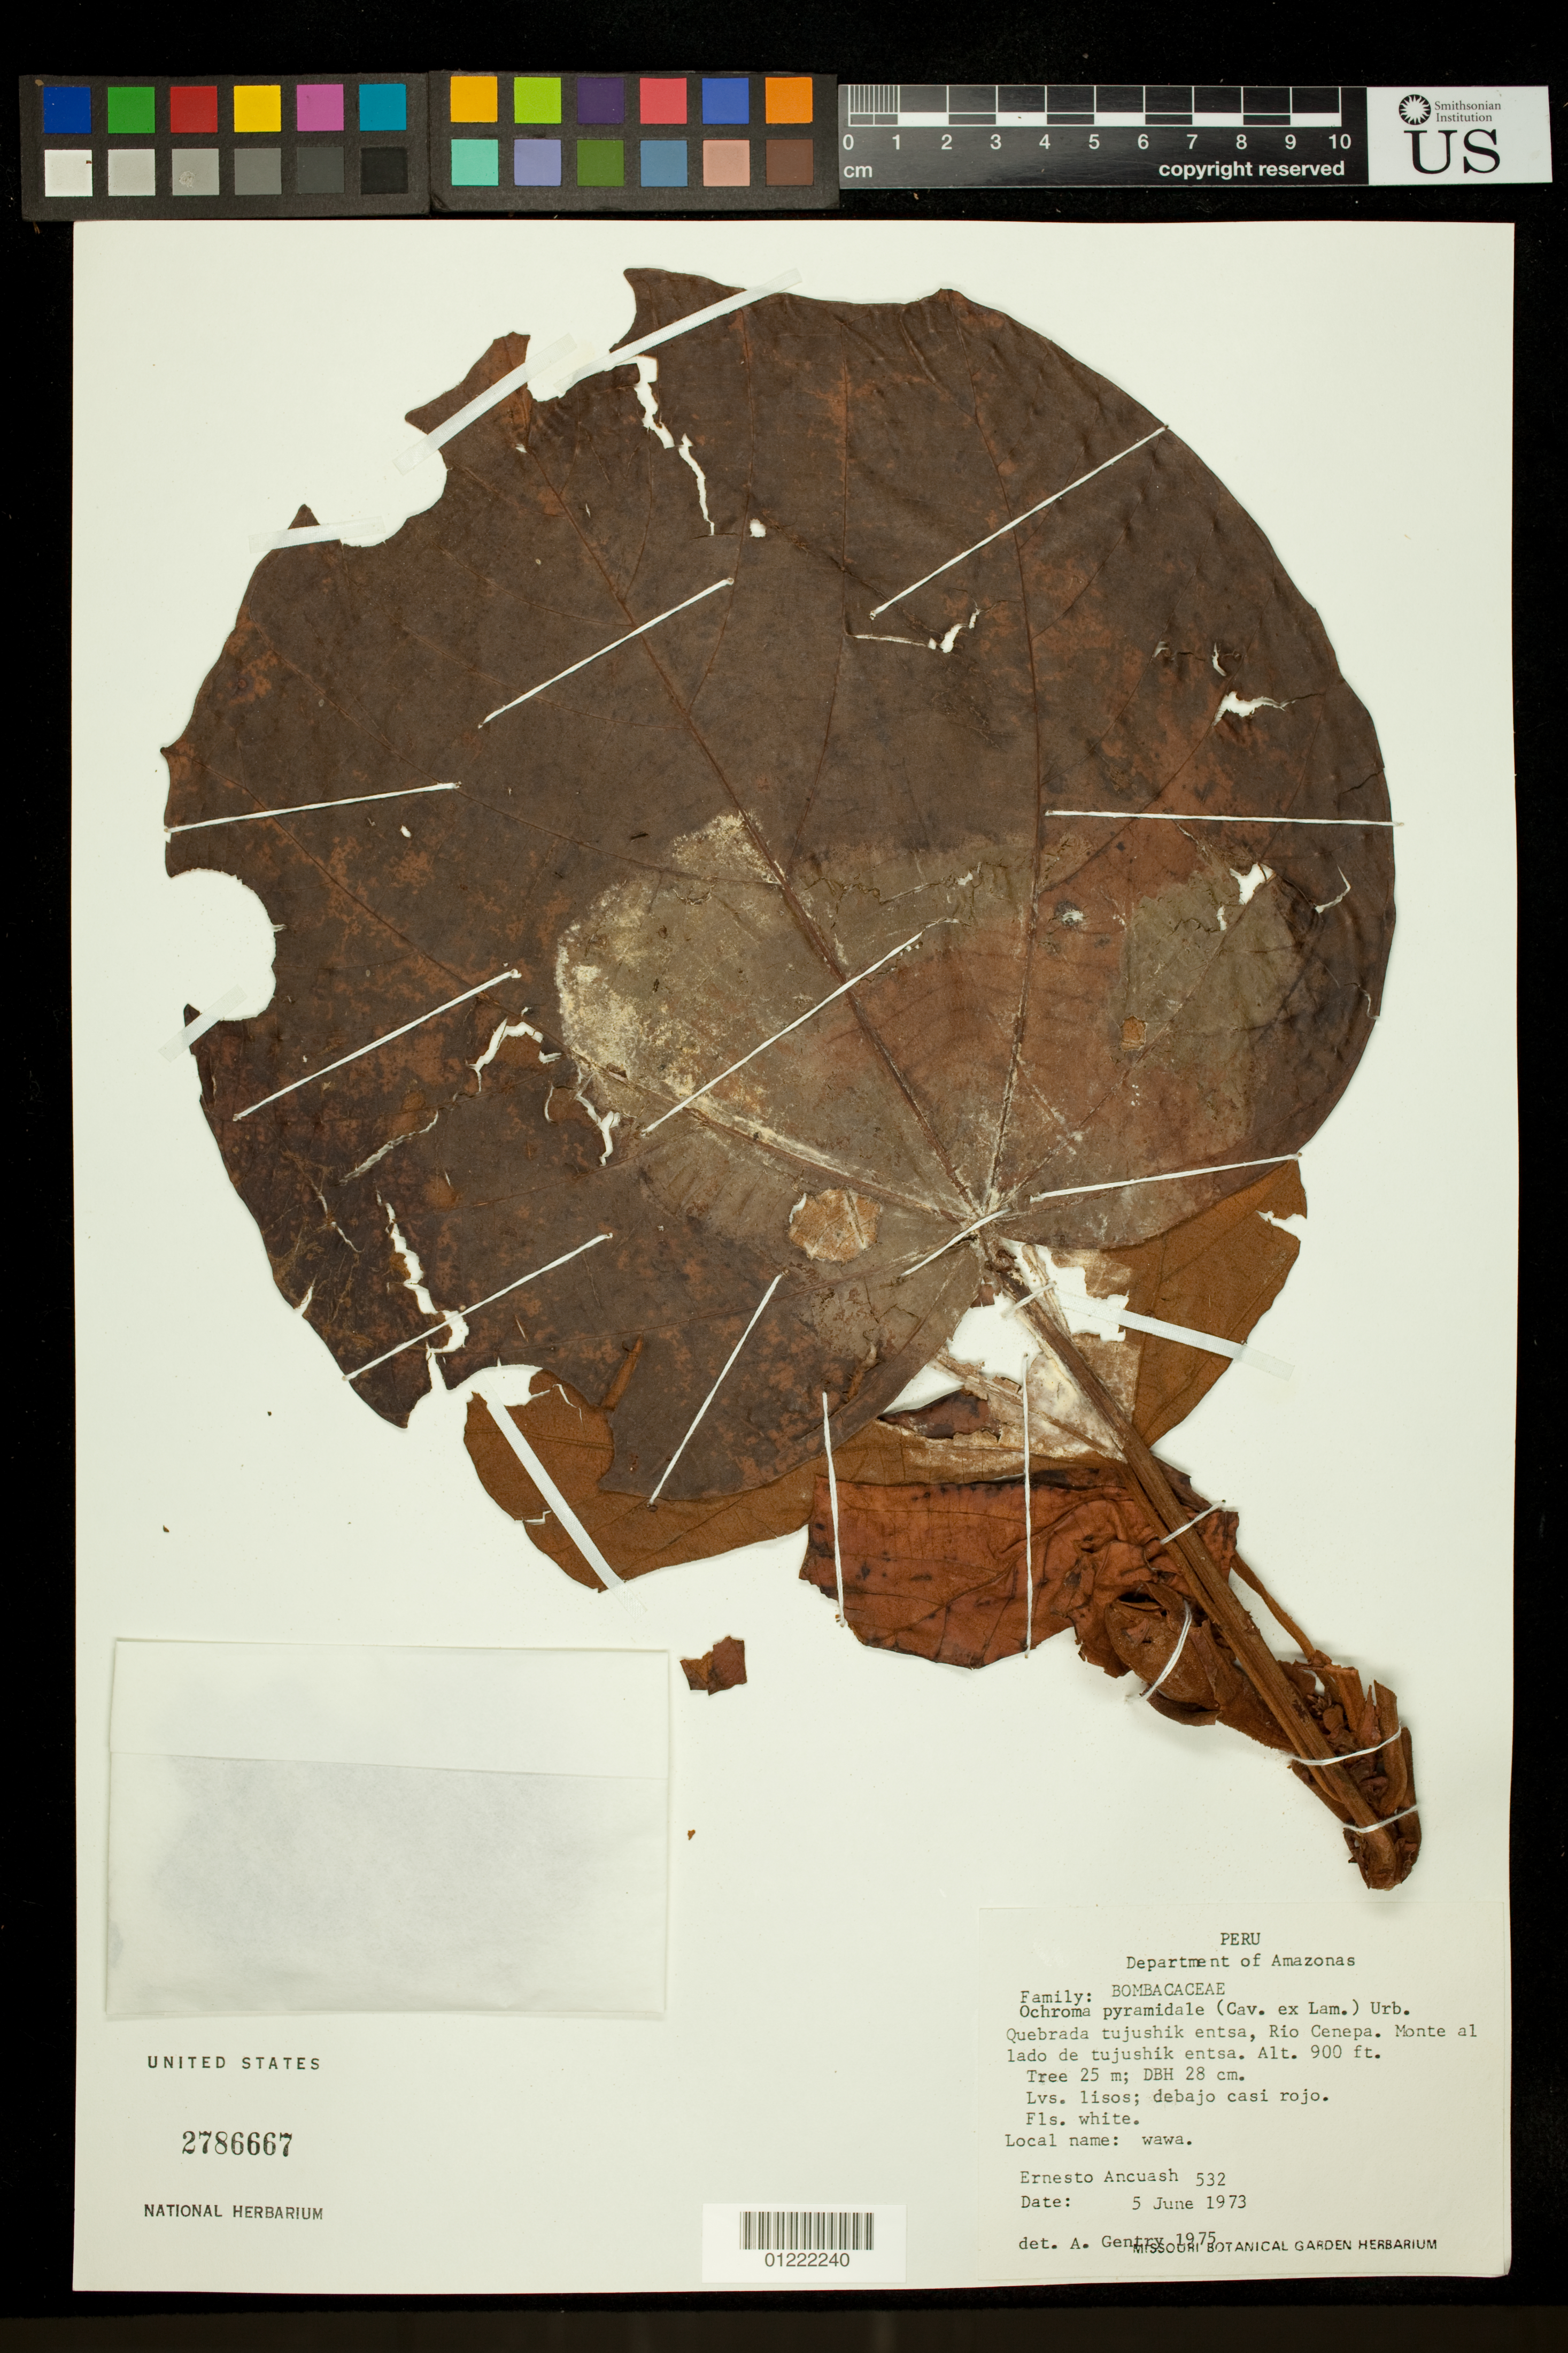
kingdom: Plantae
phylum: Tracheophyta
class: Magnoliopsida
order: Malvales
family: Malvaceae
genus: Ochroma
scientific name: Ochroma pyramidale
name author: (Cav. ex Lam.) Urb.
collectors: E. Ancuash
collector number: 532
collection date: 1973-06-05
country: Peru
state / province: Amazonas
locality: Quebrada Tujushik Entsa, Rio Cenepa. Monte al lado de tujushik entsa.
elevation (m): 274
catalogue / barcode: US 2786667